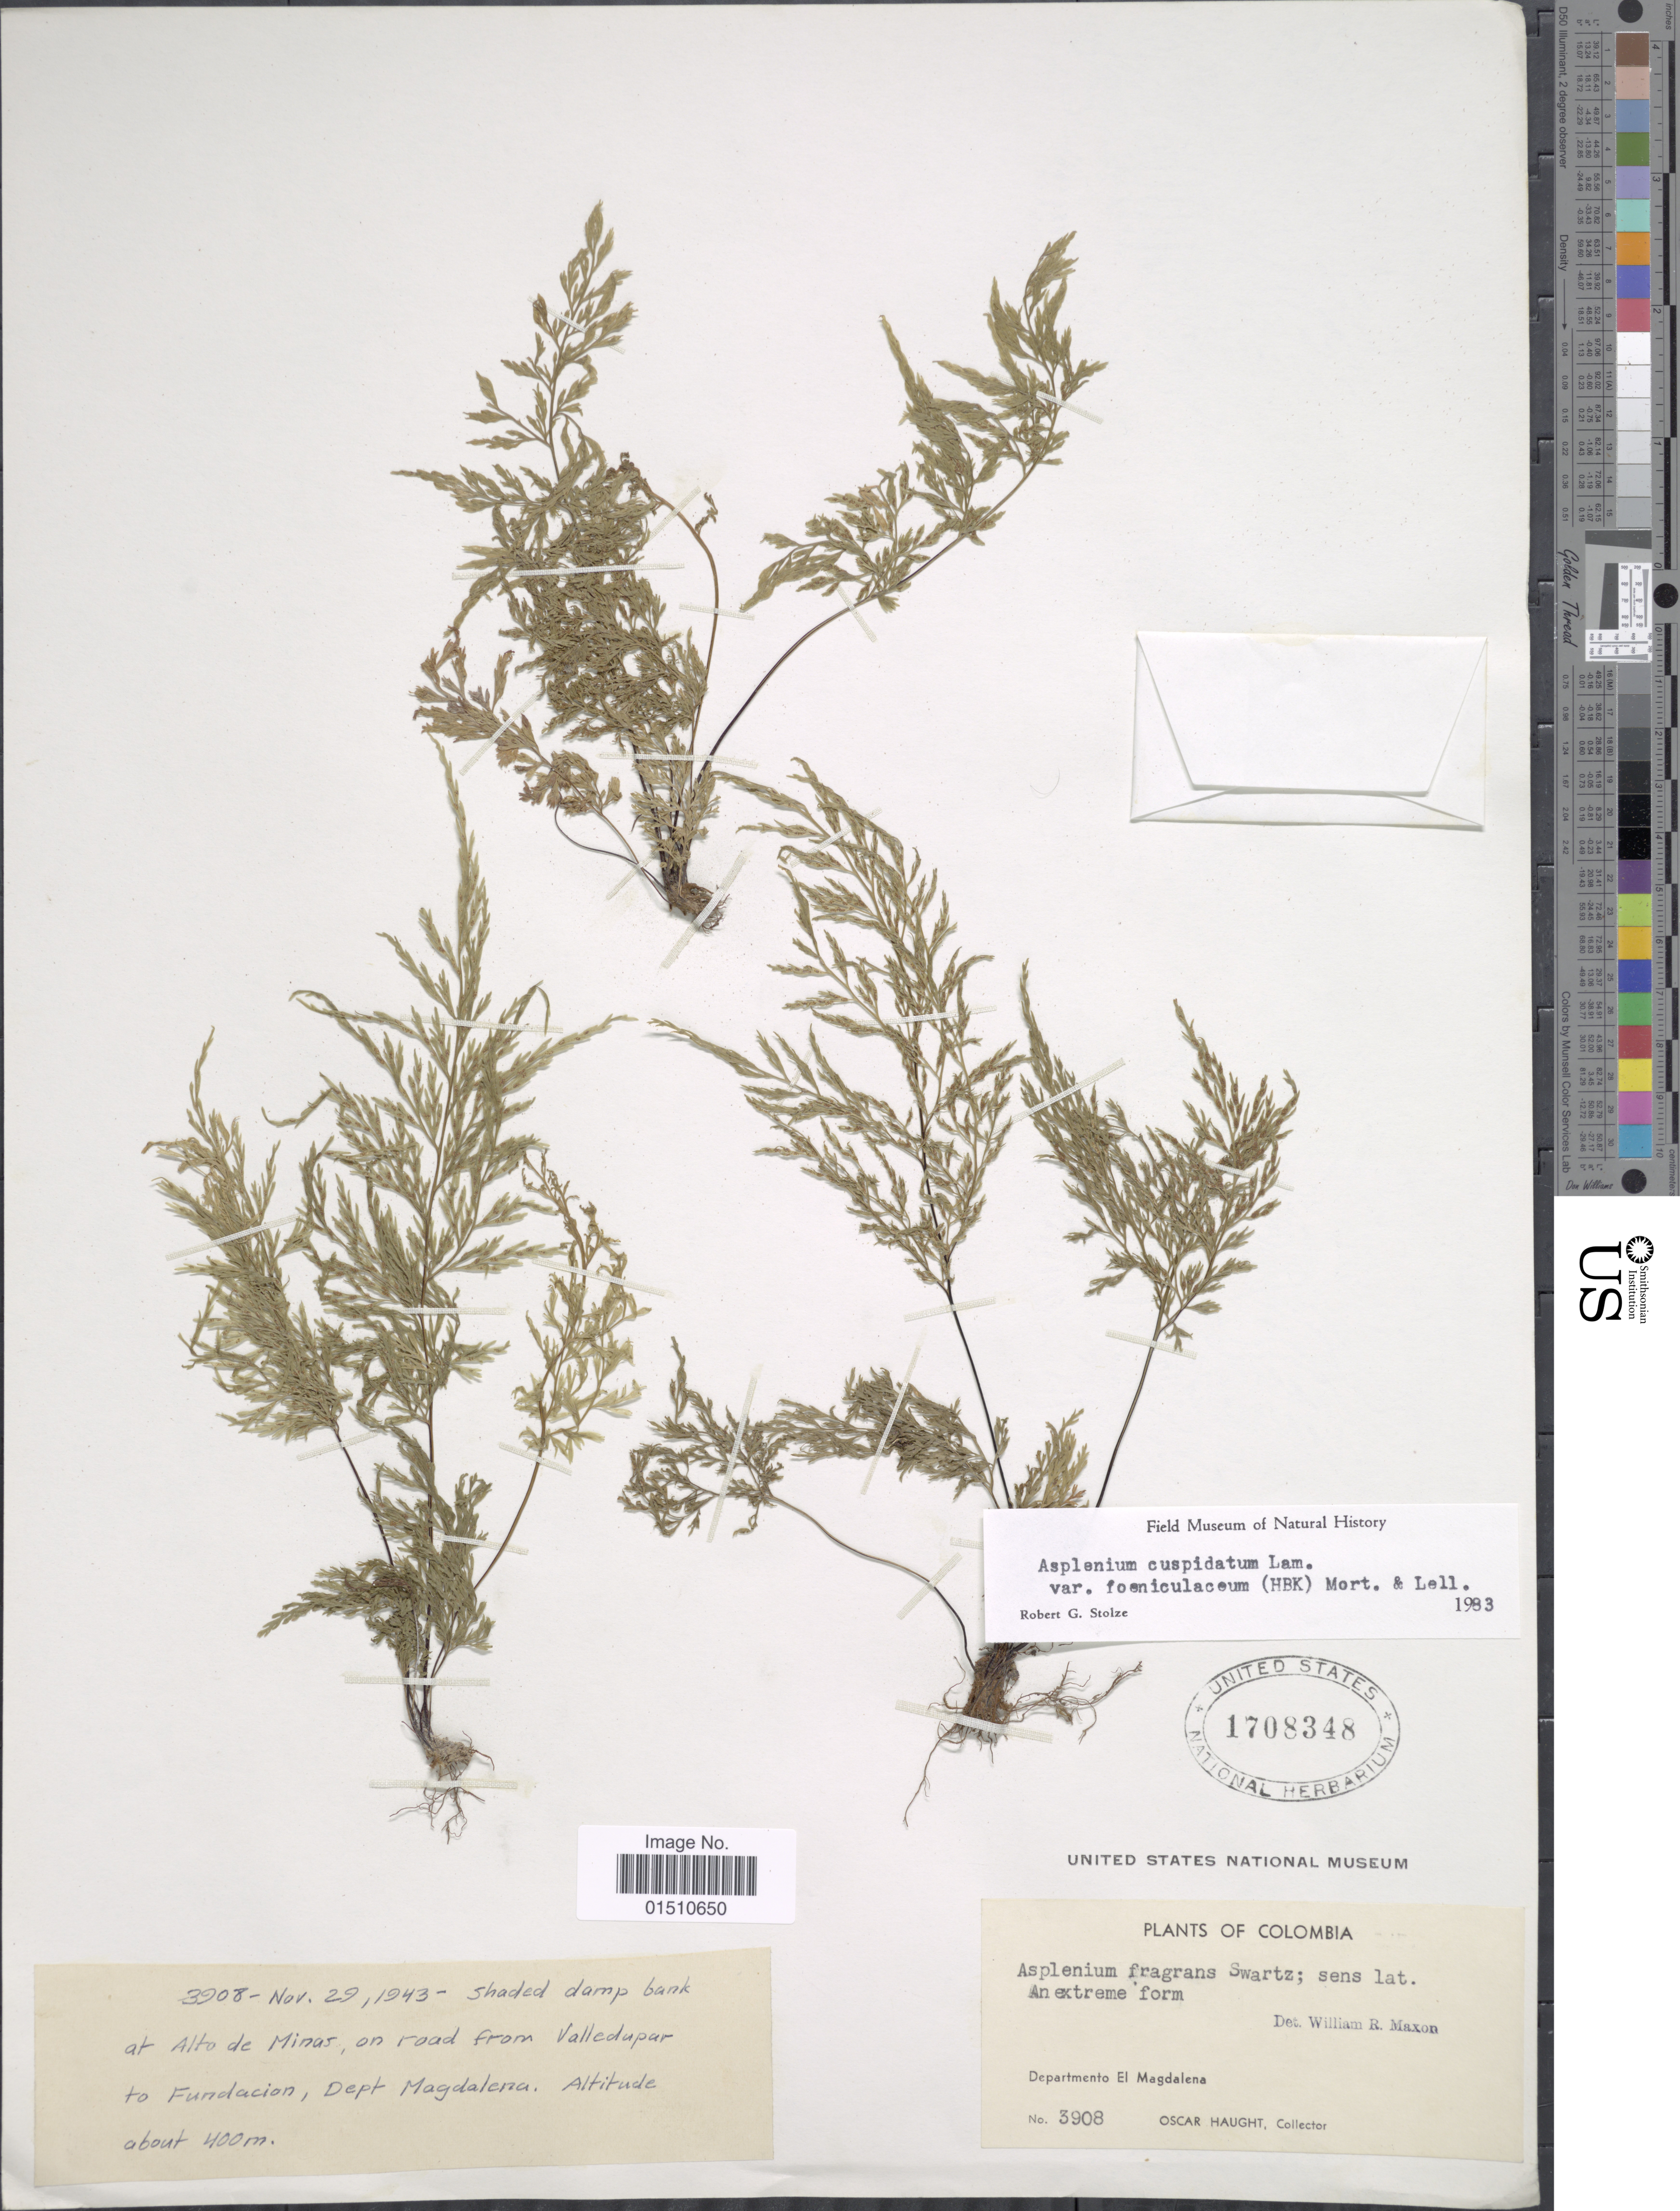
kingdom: Plantae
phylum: Tracheophyta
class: Polypodiopsida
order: Polypodiales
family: Aspleniaceae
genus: Asplenium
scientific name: Asplenium cuspidatum var. foeniculaceum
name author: (Kunth) C.V. Morton & Lellinger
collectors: O. L. Haught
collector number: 3908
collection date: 1943-11-29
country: Colombia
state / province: Magdalena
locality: Colombia, Departamento El Magdalena, shaded damp bank at Alto de Minar, on road from Valledupar to Fundacion.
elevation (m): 400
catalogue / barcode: US 1708348